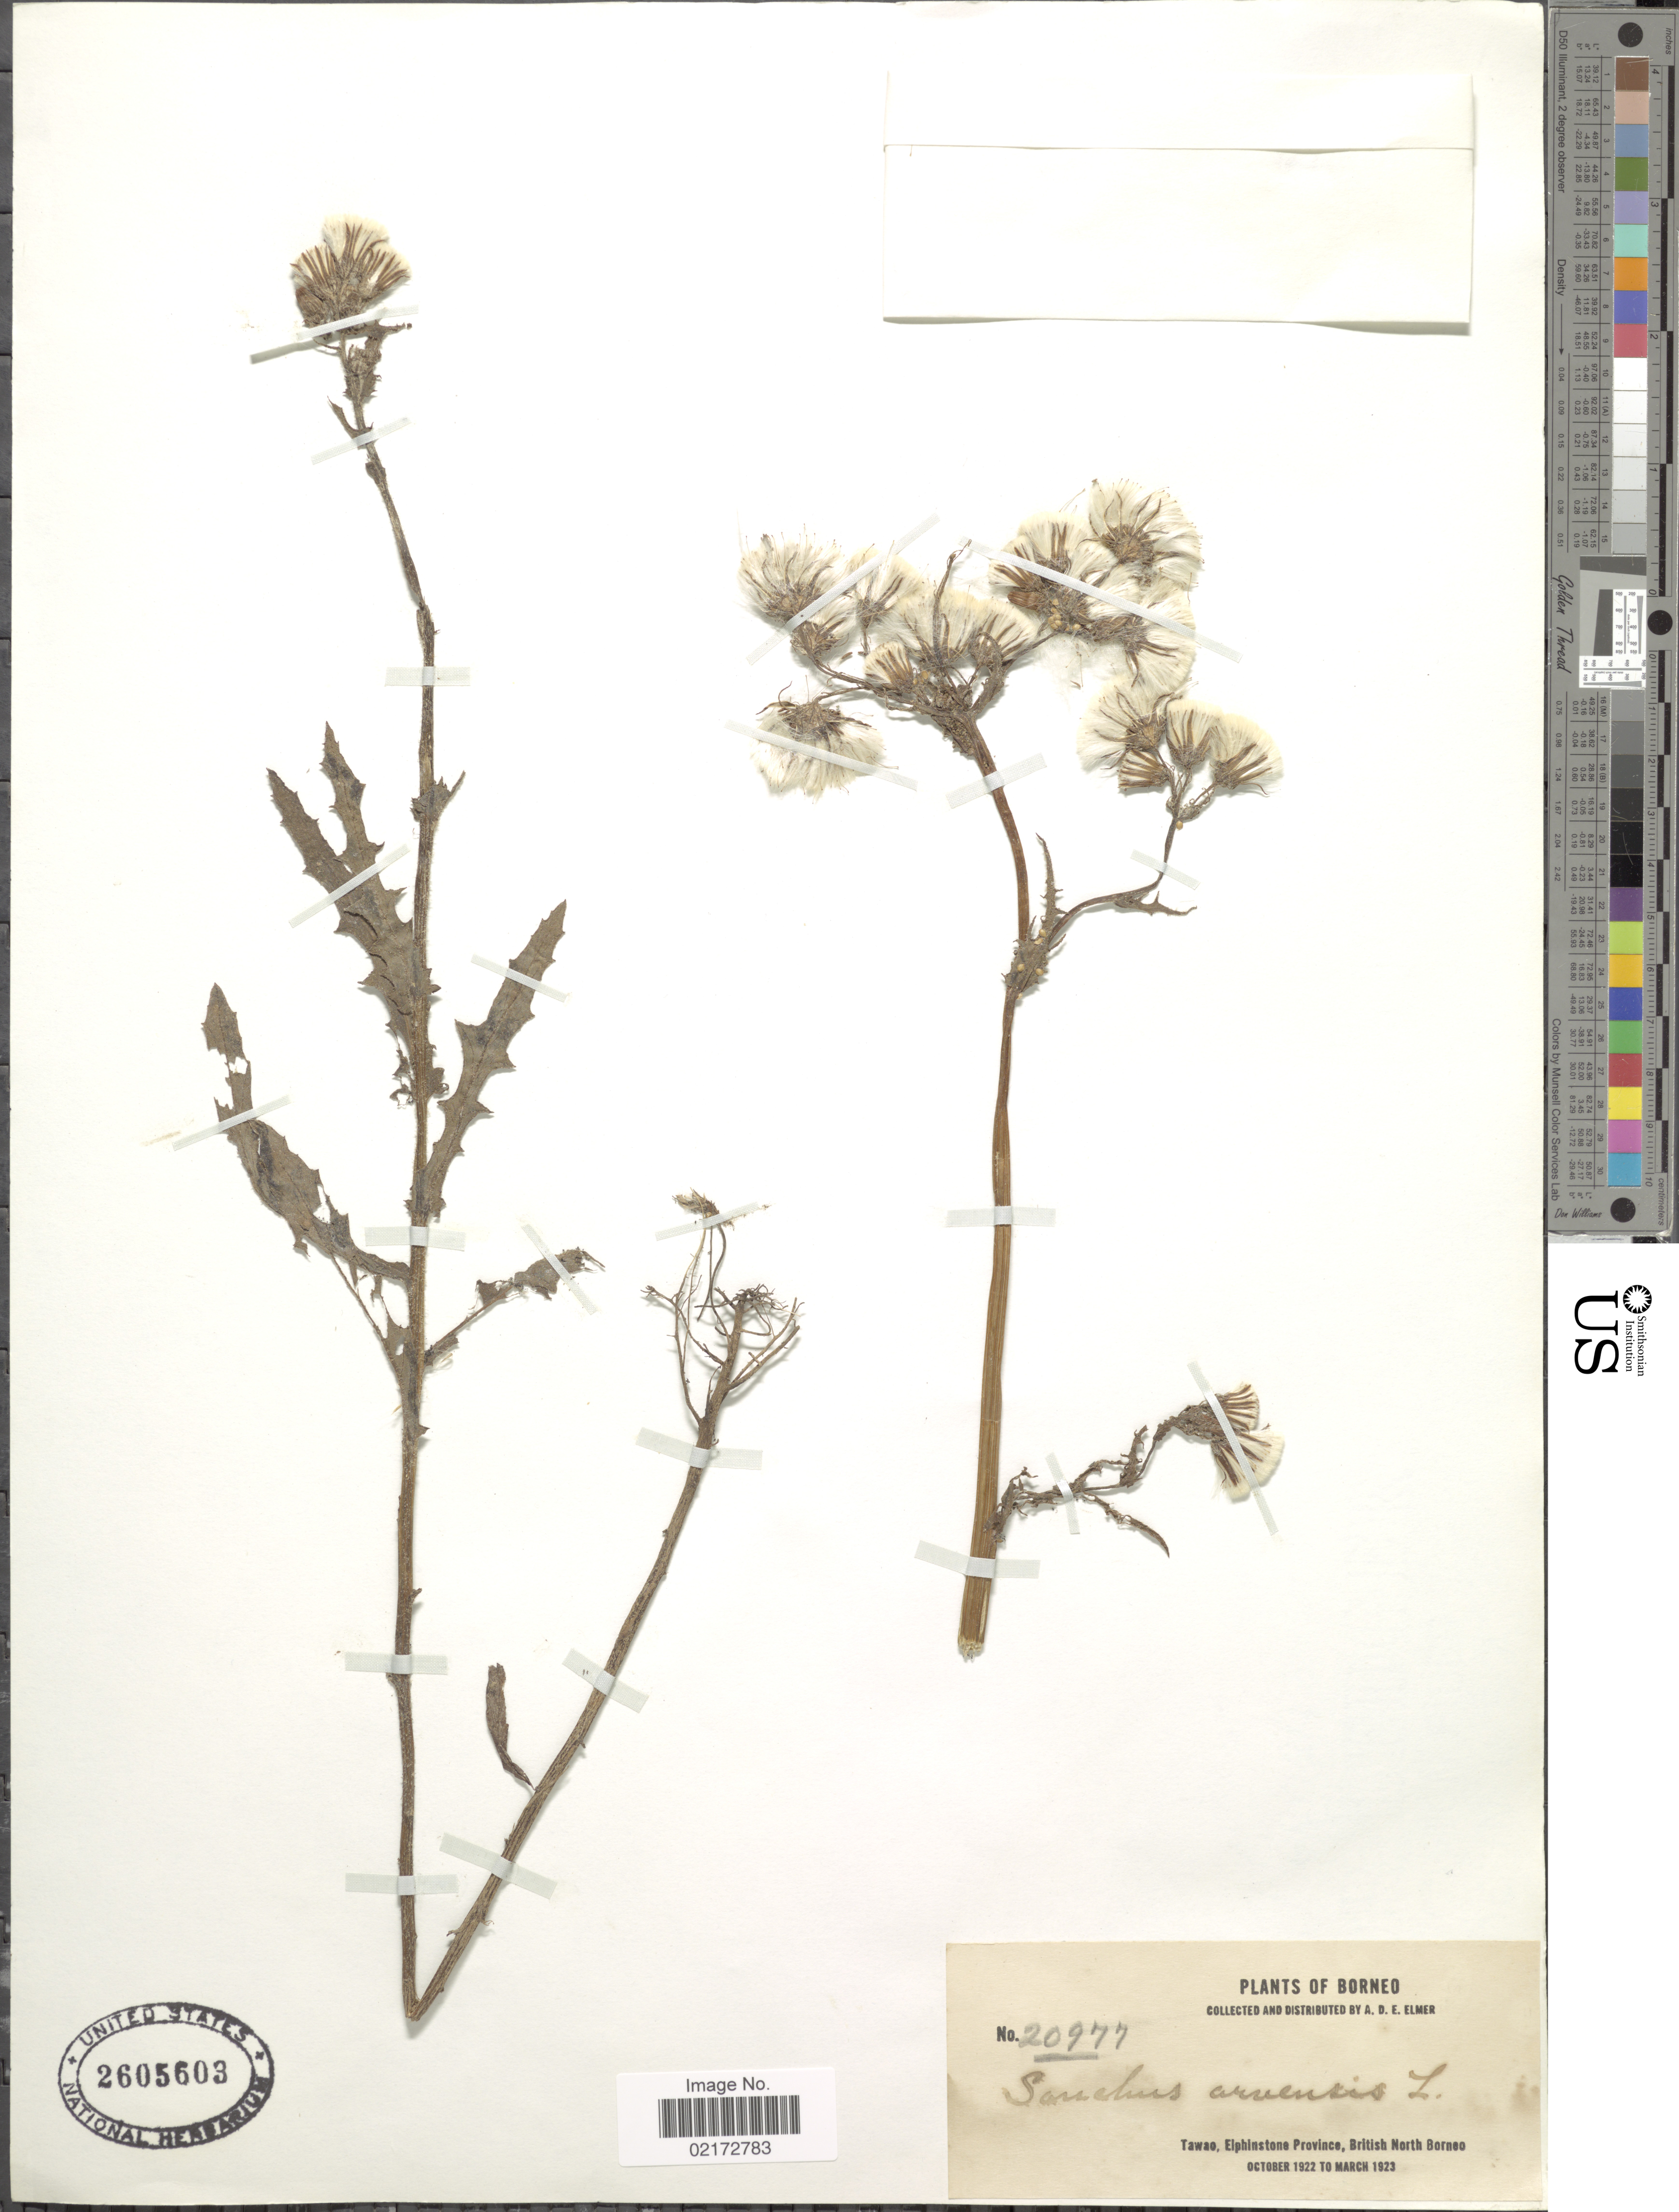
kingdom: Plantae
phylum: Tracheophyta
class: Magnoliopsida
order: Asterales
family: Asteraceae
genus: Sonchus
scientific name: Sonchus arvensis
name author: L.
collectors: A. D. E. Elmer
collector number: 20977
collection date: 1922-10/1923-03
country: Malaysia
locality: Borneo. Tawao, Elphinstone Province, British North Borneo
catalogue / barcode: US 2605603